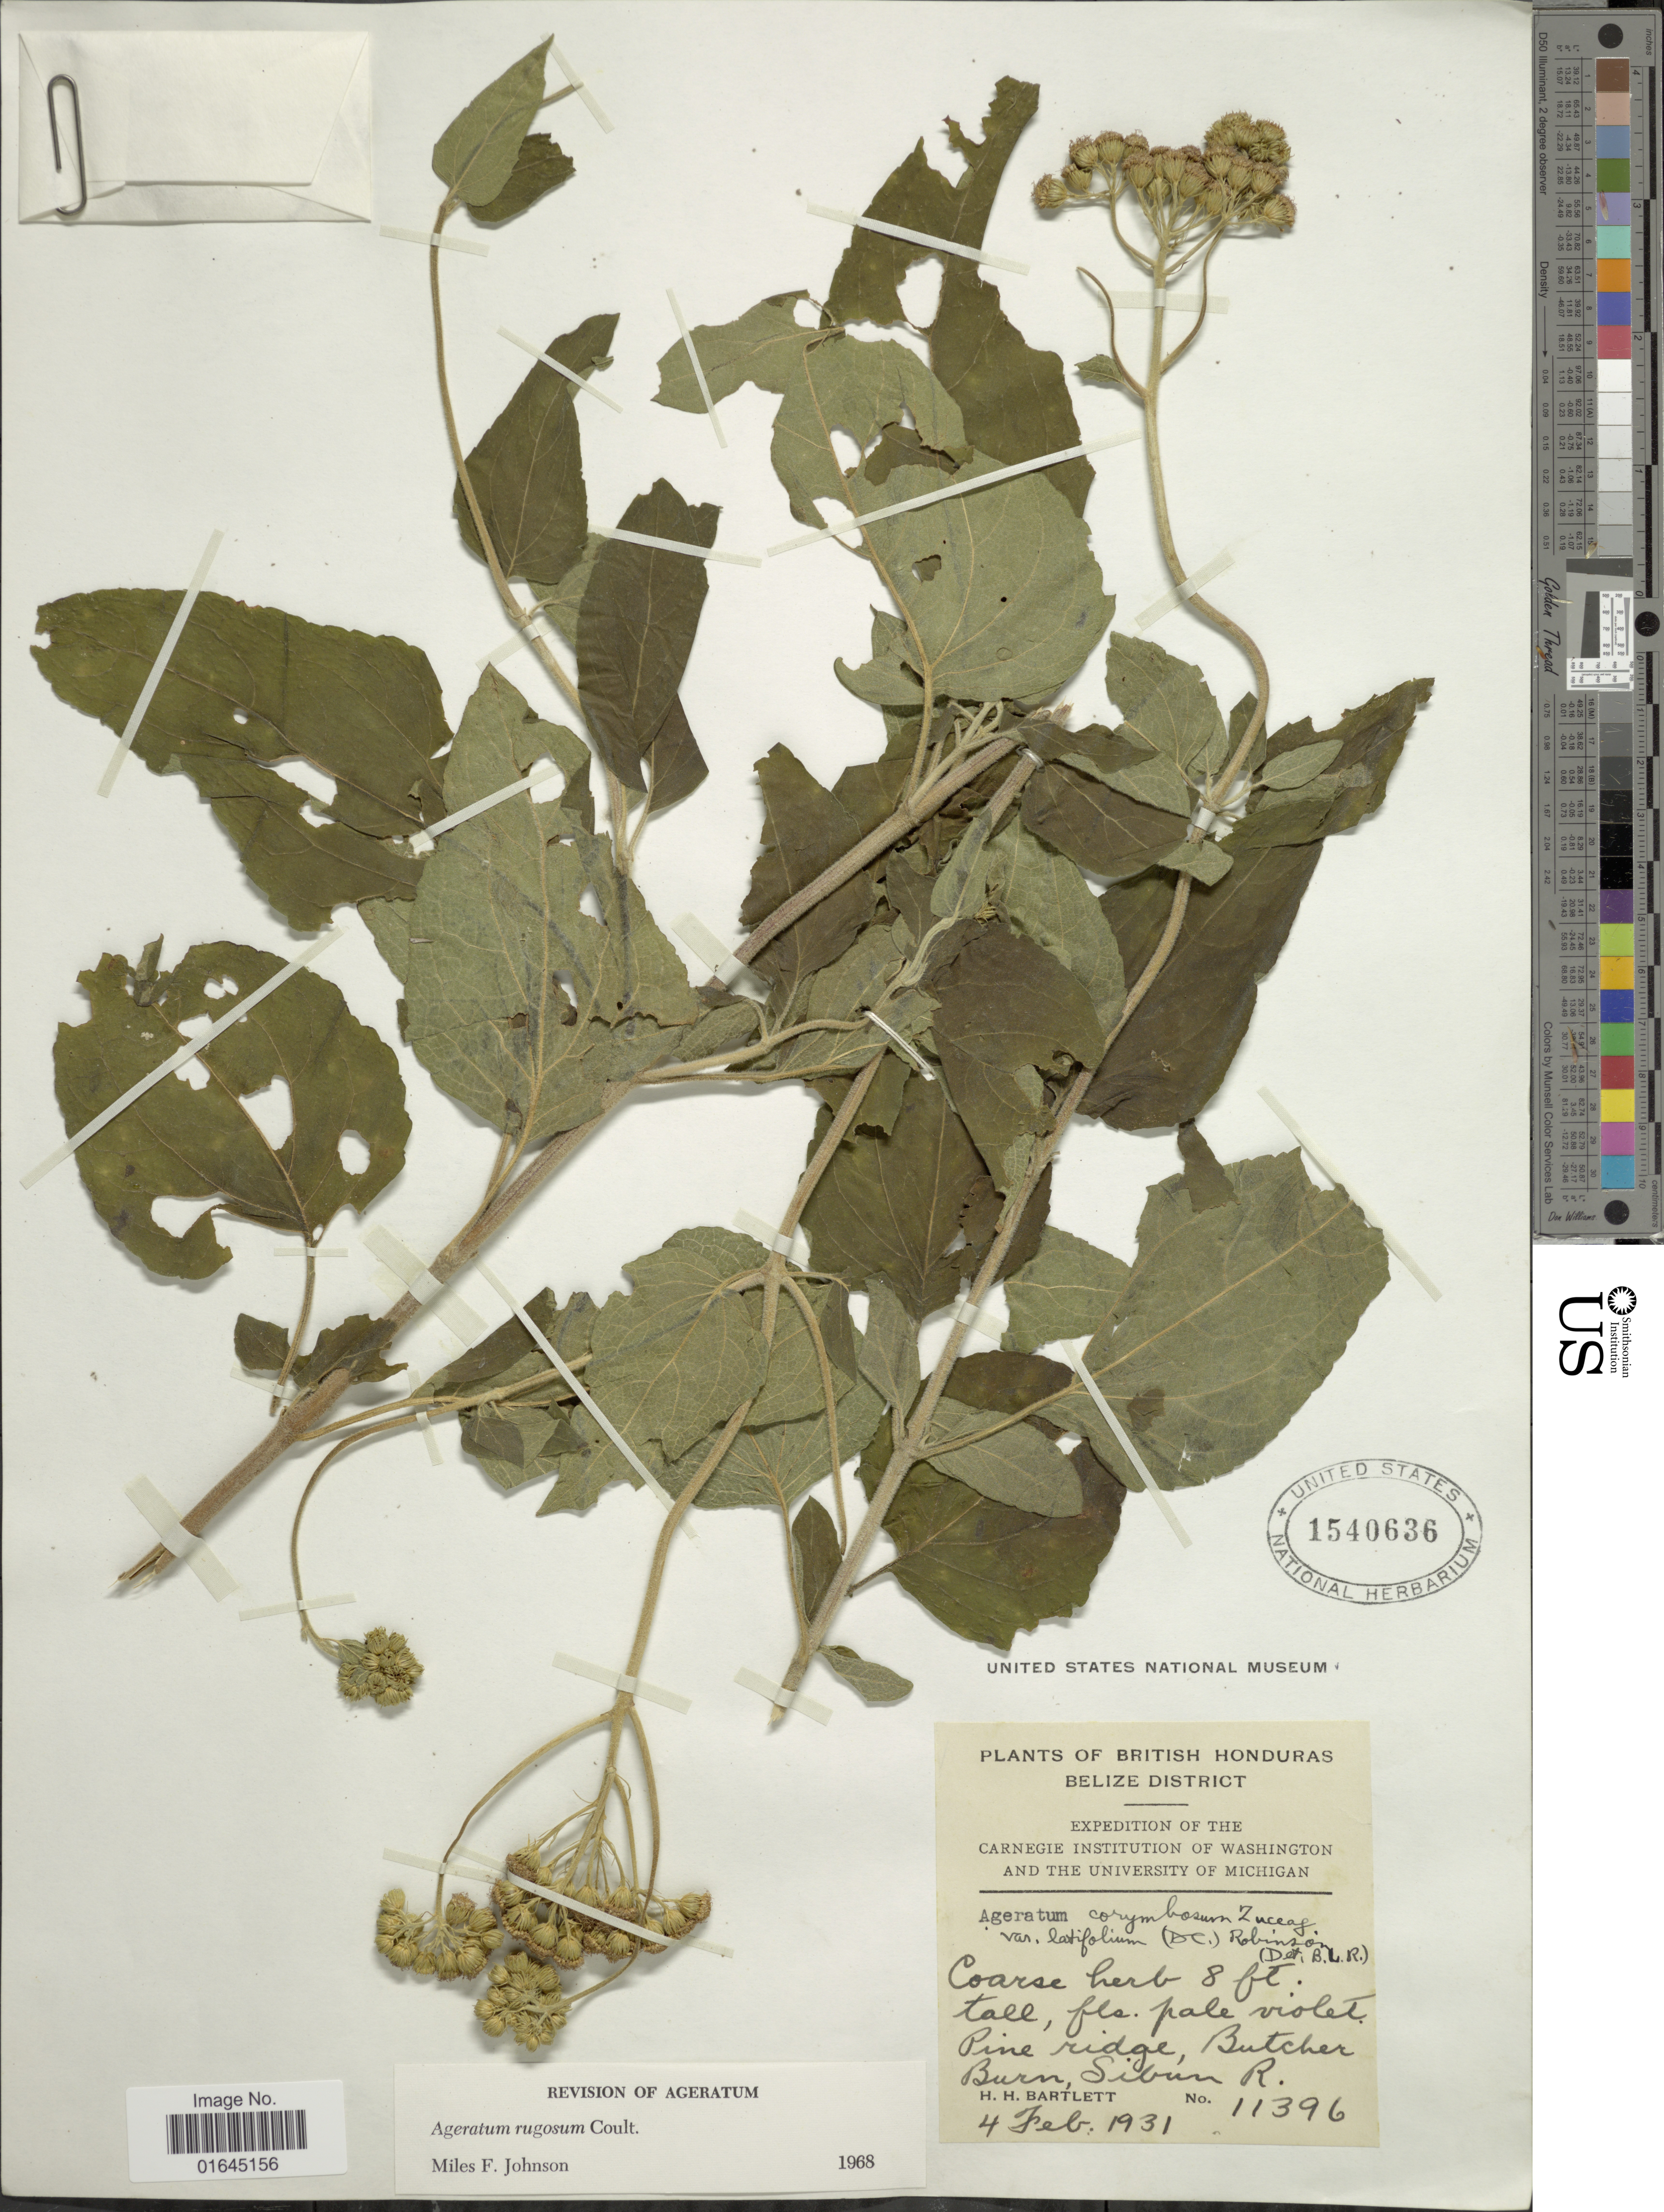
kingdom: Plantae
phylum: Tracheophyta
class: Magnoliopsida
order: Asterales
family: Asteraceae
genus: Ageratum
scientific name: Ageratum rugosum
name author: J.M. Coult.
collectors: H. H. Bartlett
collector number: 11396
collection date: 1931-02-04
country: Belize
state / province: Belize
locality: British Honduras, Pine ridge, Buthcer Burn, Siban R.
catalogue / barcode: US 1540636